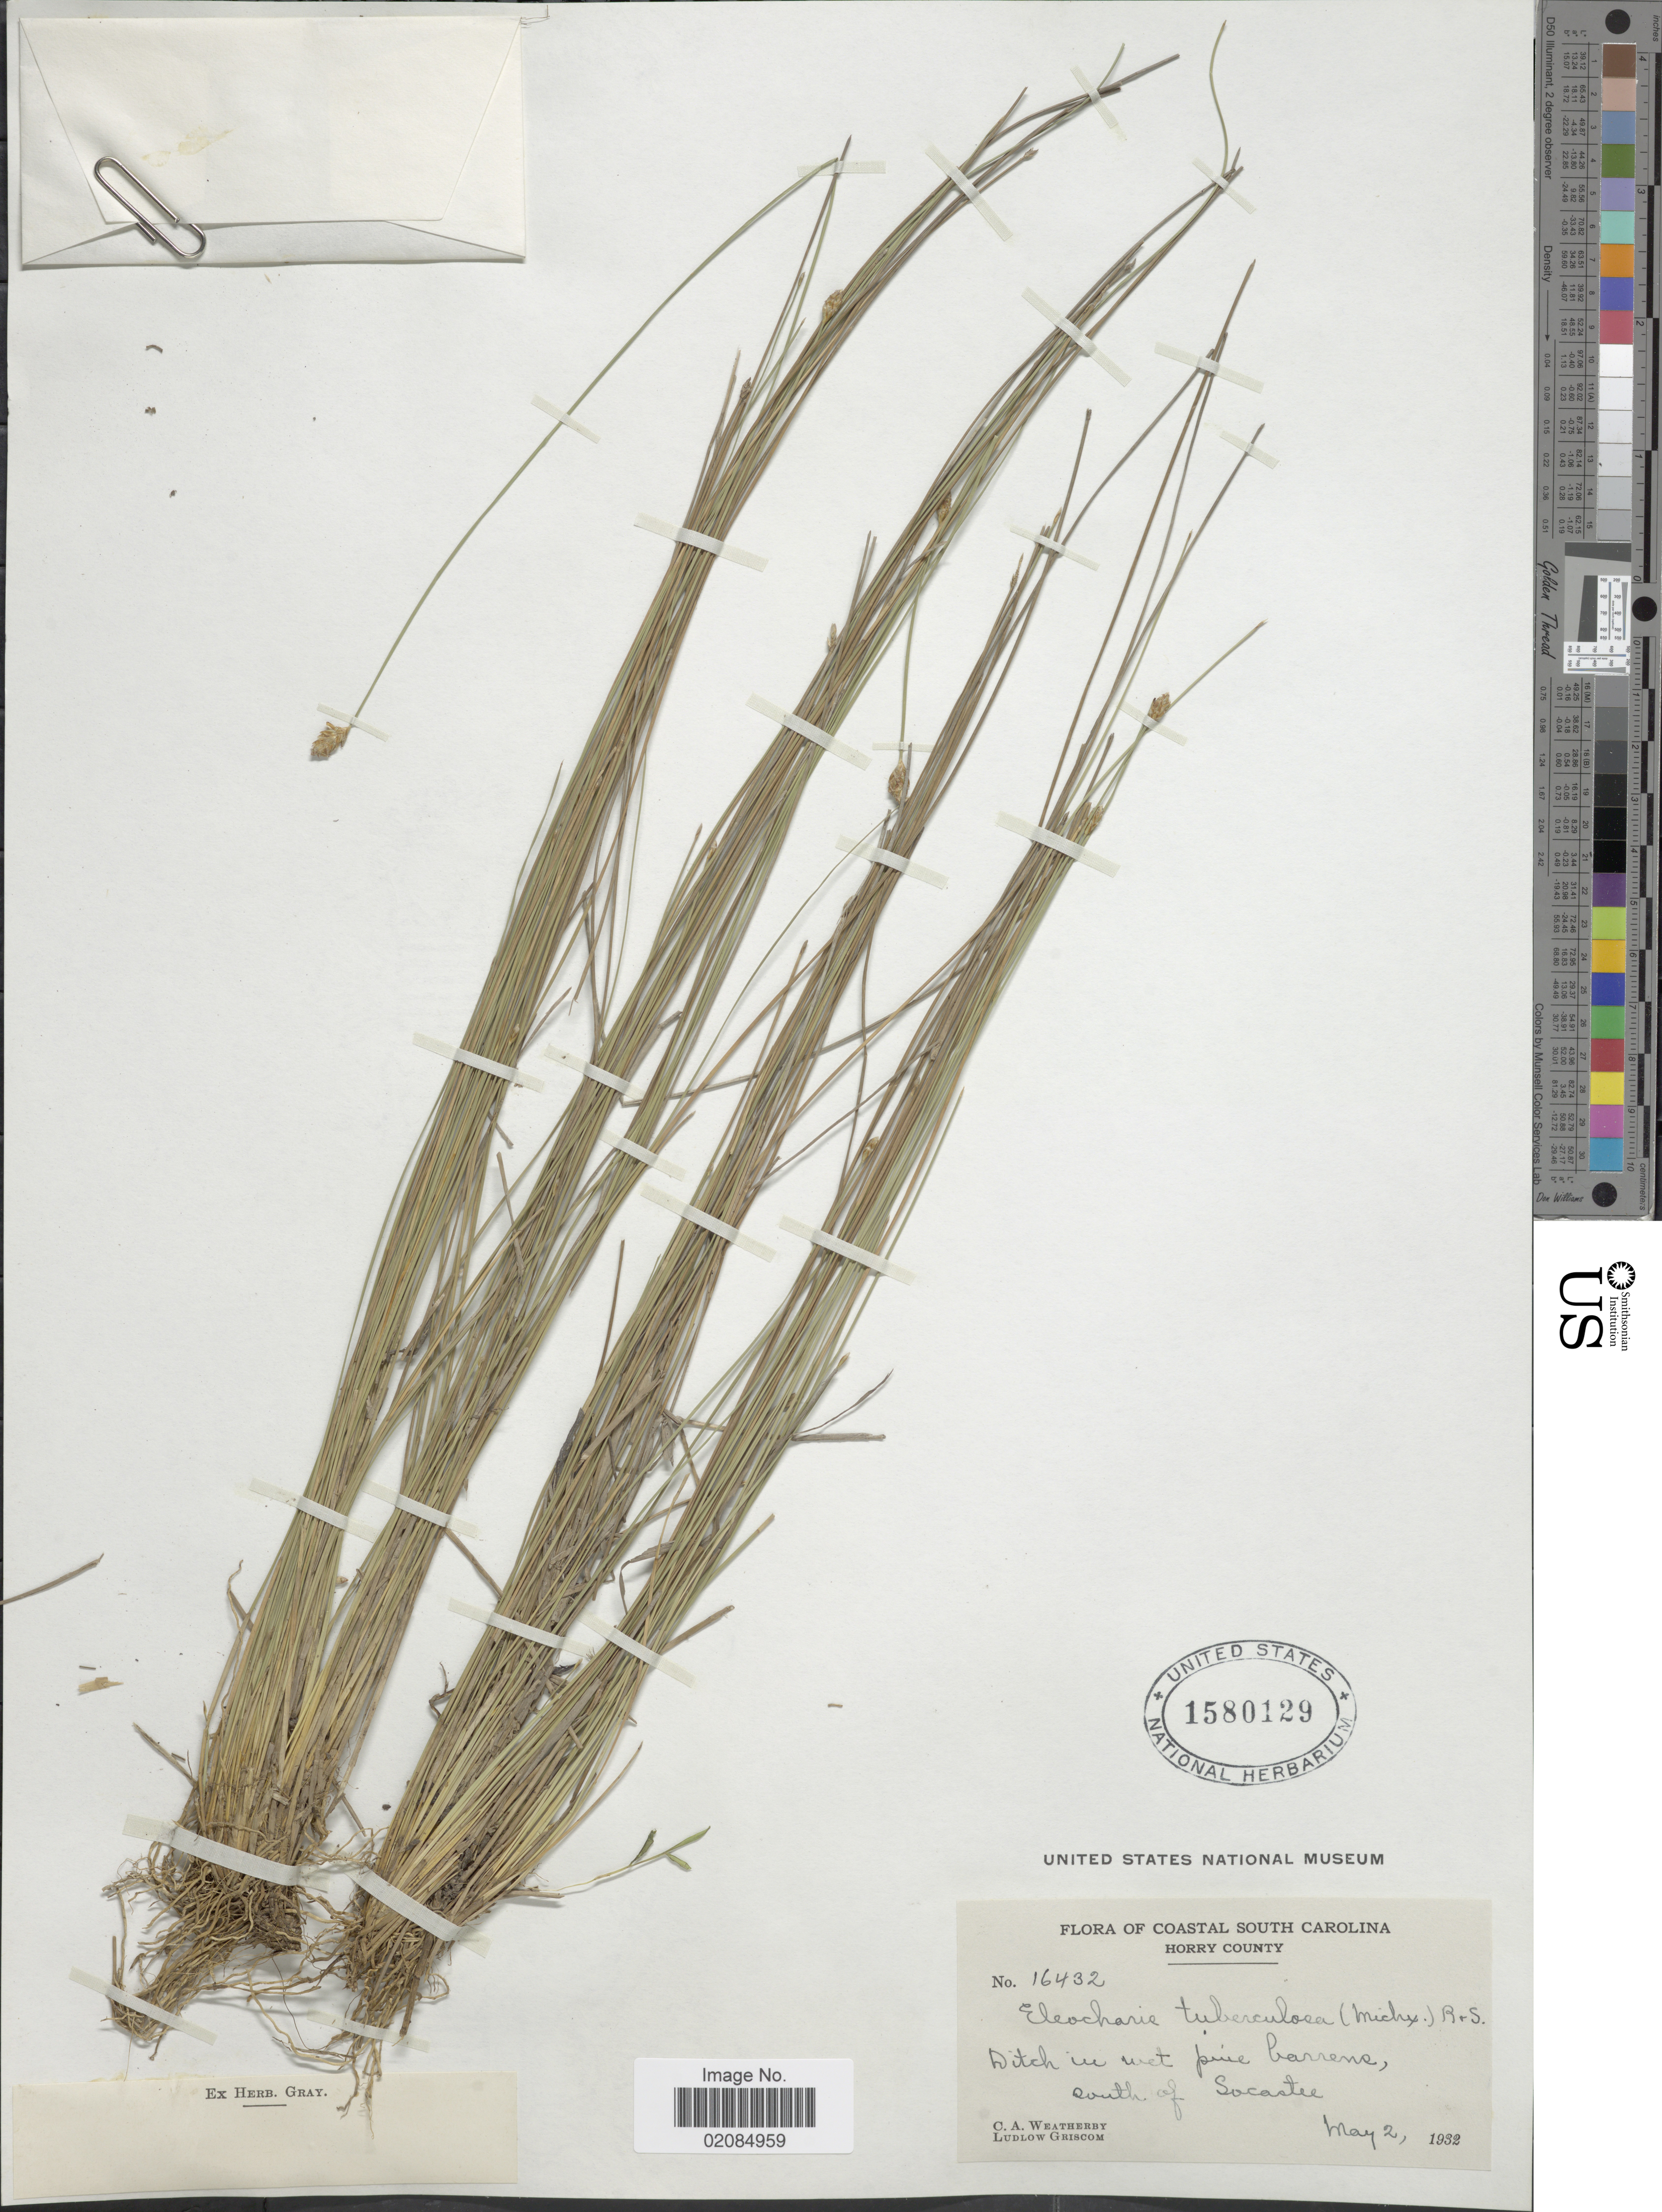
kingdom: Plantae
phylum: Tracheophyta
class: Liliopsida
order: Poales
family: Cyperaceae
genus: Eleocharis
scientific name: Eleocharis tuberculosa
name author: (Michx.) Roem. & Schult.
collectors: C. A. Weatherby & L. Griscom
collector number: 16432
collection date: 1932-05-02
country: United States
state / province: South Carolina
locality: Coastal South Carolina. Horry County. Ditch in wet pine barrens, south of Socastee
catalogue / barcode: US 1580129